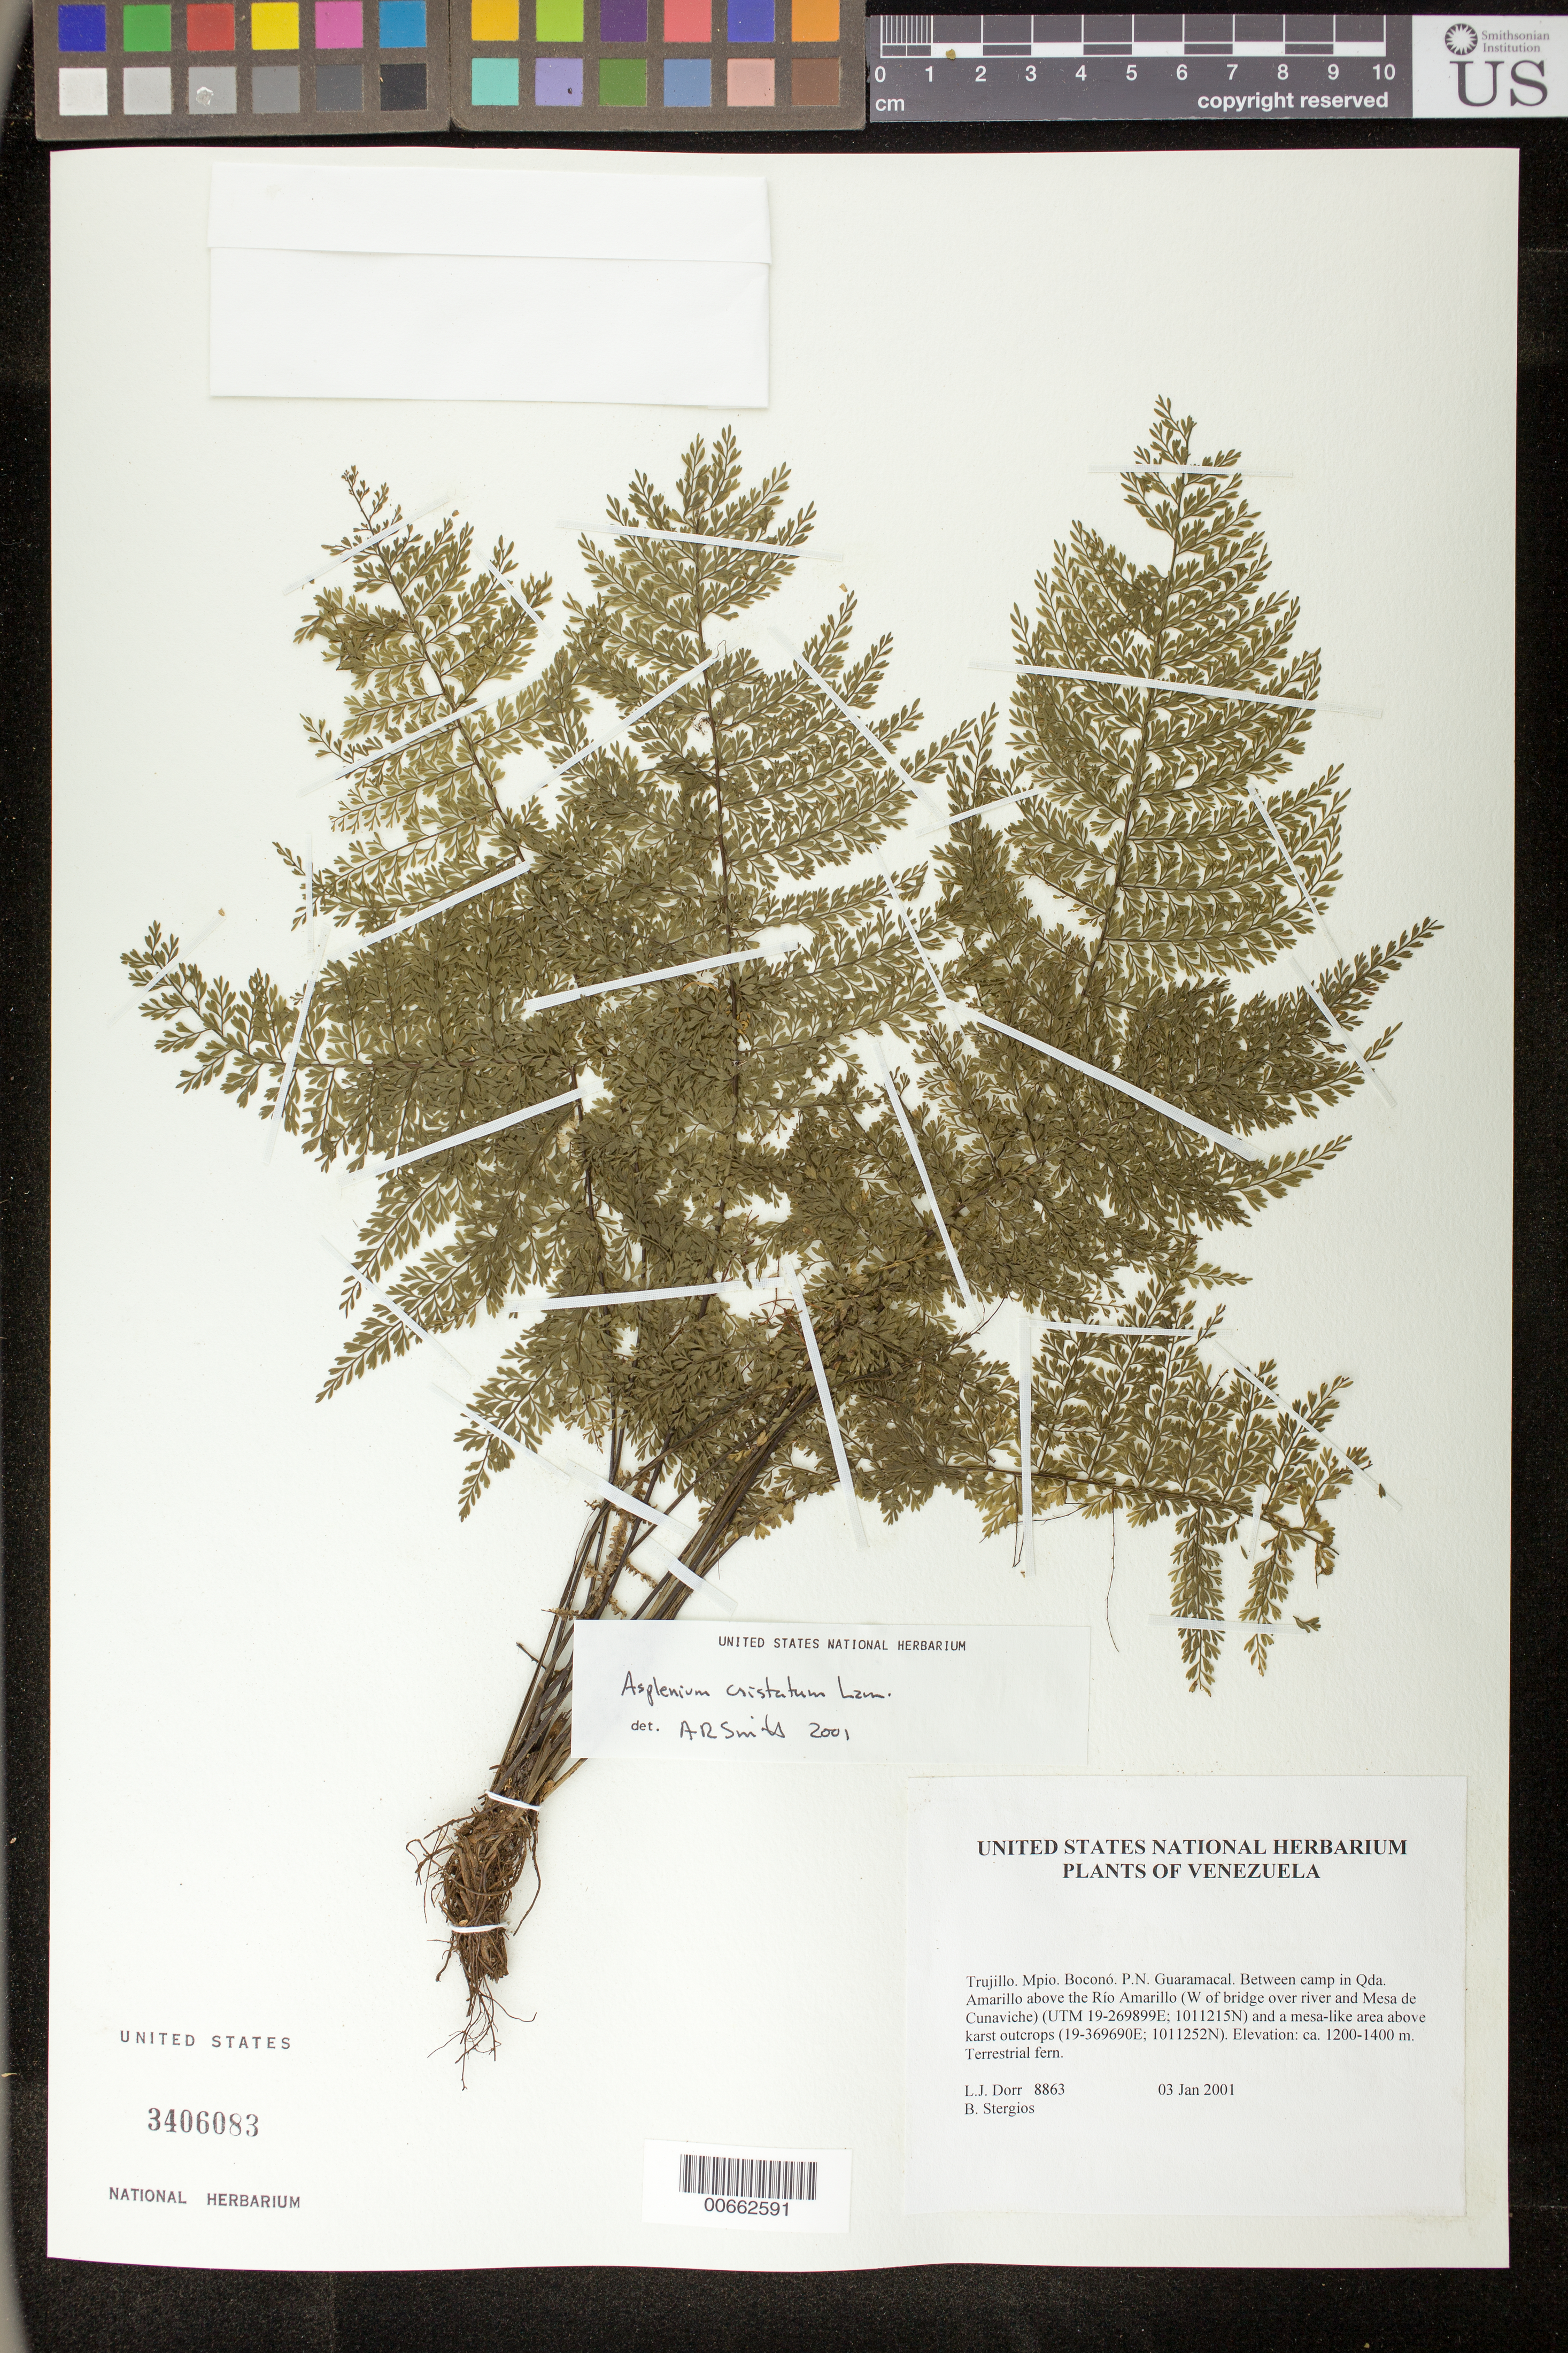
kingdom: Plantae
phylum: Tracheophyta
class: Polypodiopsida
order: Polypodiales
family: Aspleniaceae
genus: Asplenium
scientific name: Asplenium cristatum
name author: Lam.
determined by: Smith, Alan R., (UC)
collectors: L. J. Dorr & B. G. Stergios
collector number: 8863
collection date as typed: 03 Jan 2001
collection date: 2001-01-03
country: Venezuela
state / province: Trujillo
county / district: Boconó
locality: Parque Nacional Guaramacal. Between camp in Qda Amarillo above Río Amarillo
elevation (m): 1200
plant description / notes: PORT, UC, US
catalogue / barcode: US 3406083